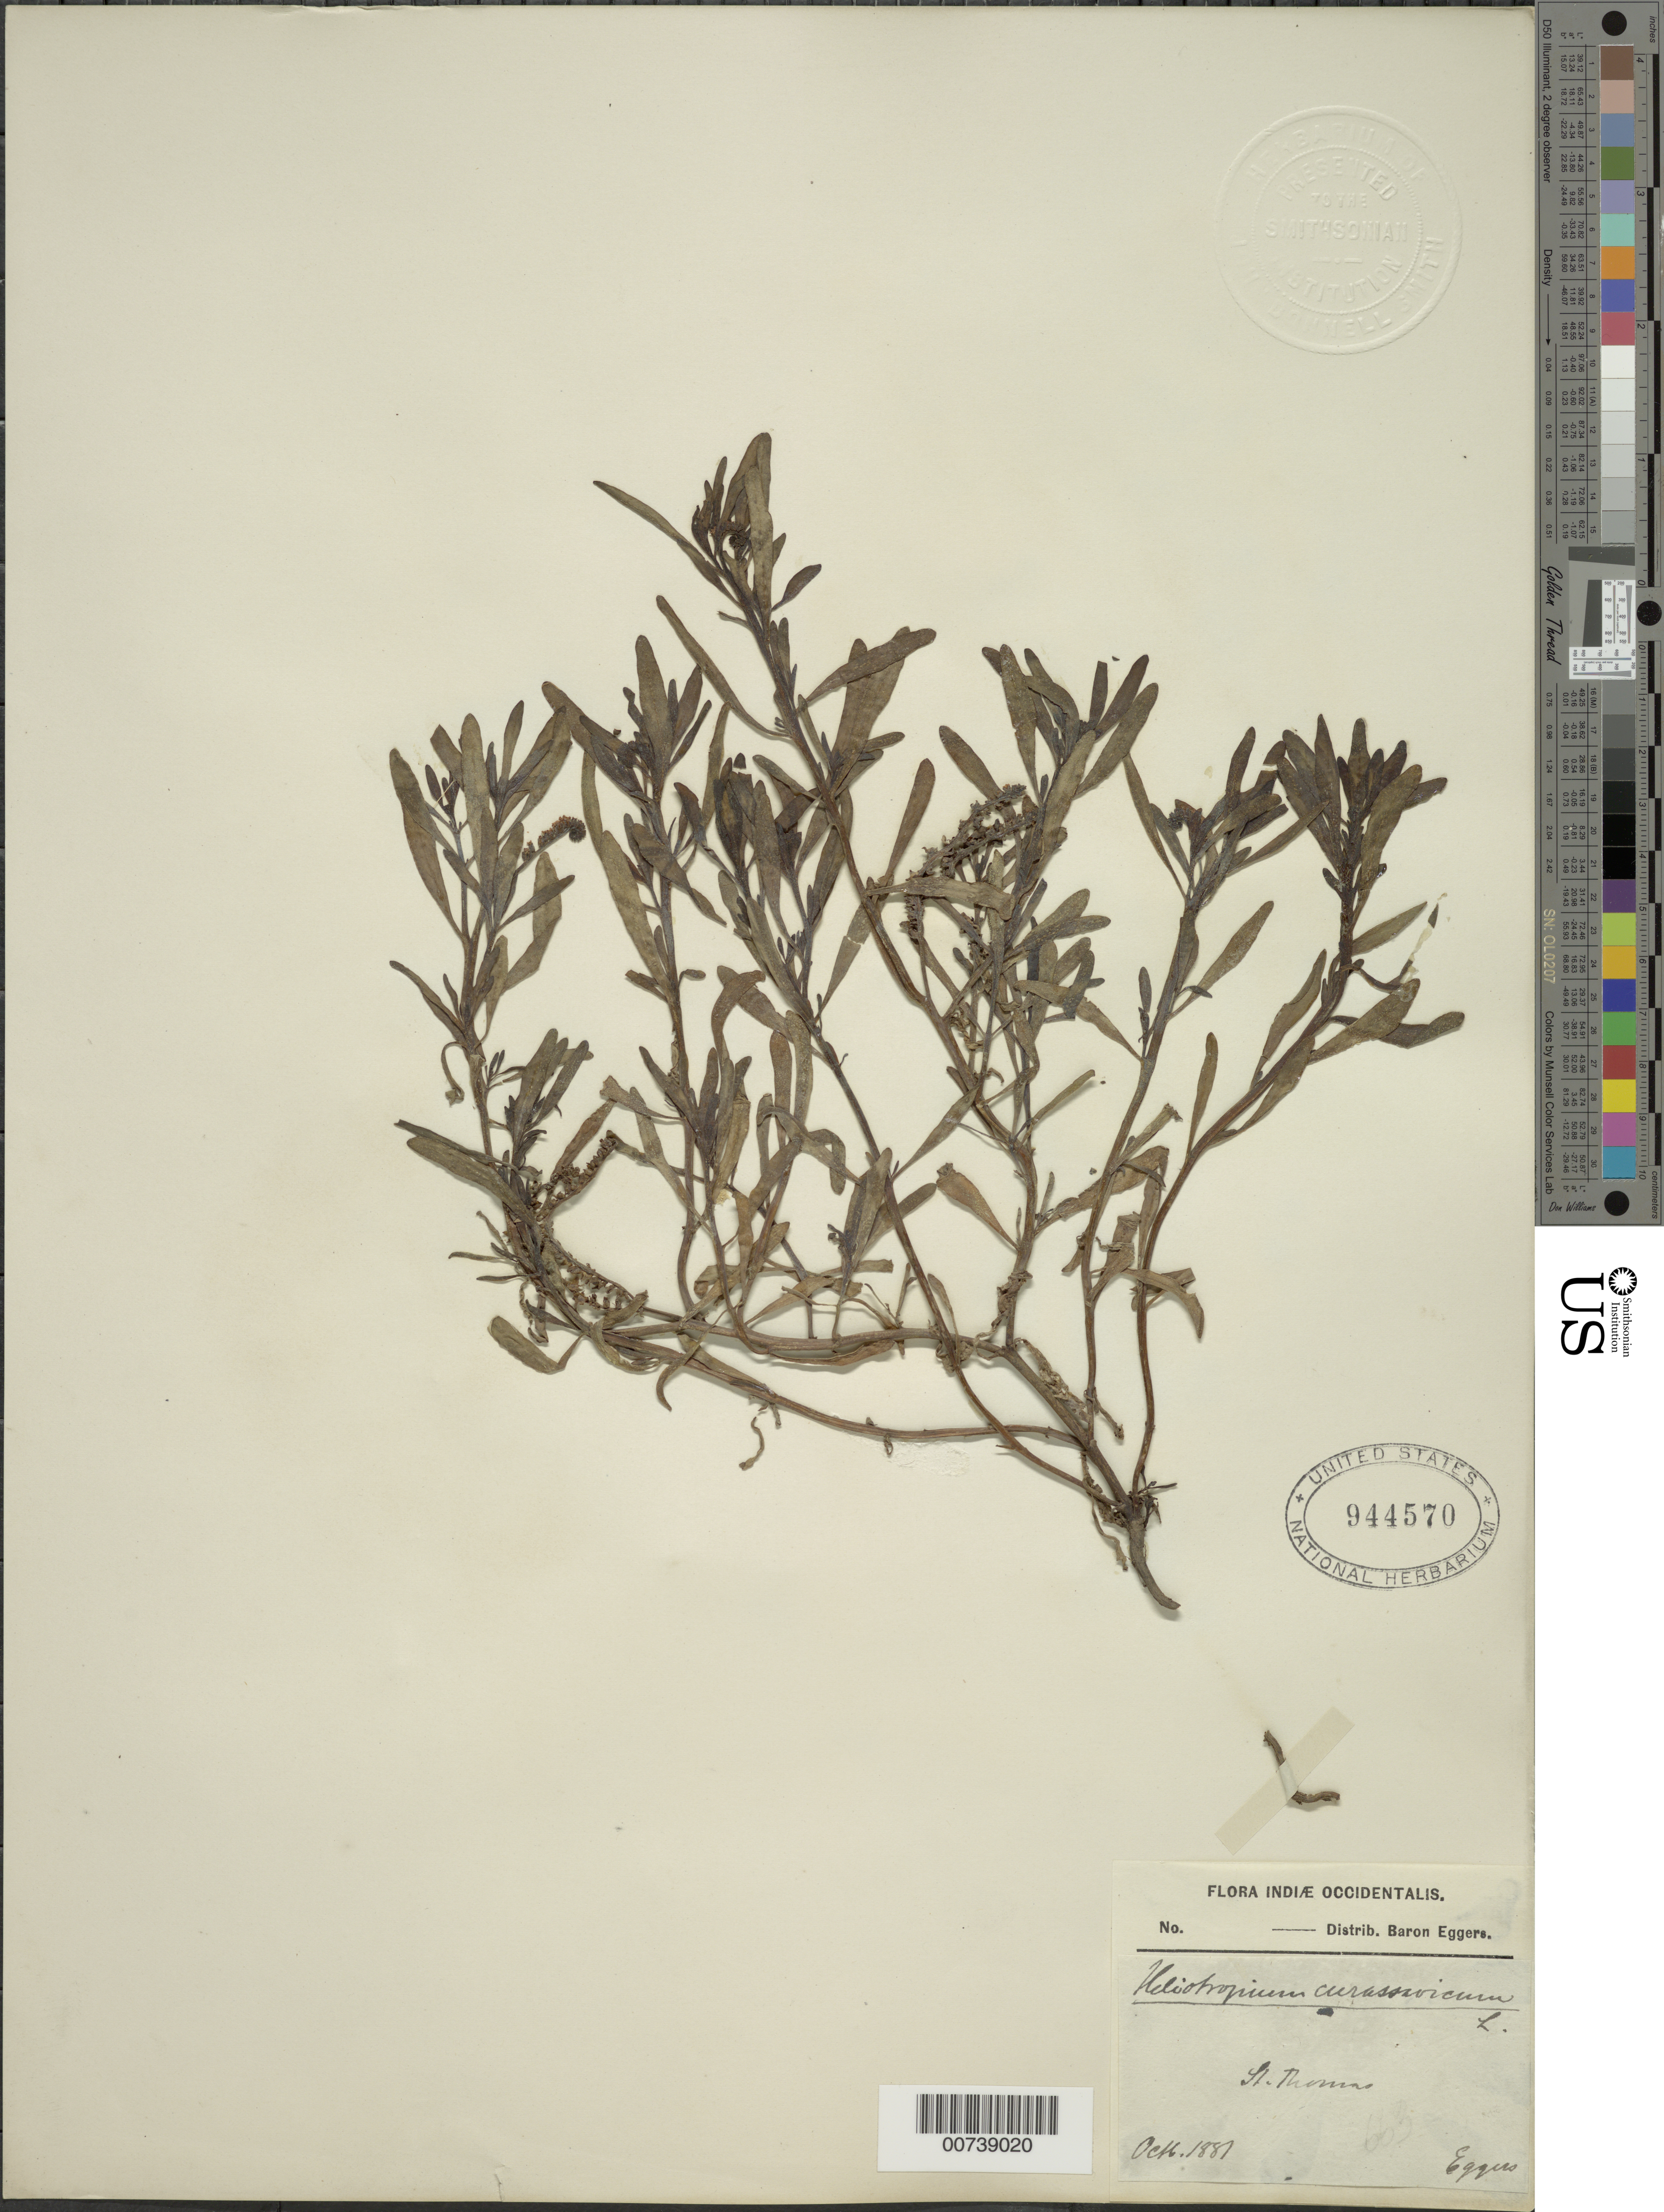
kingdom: Plantae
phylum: Tracheophyta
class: Magnoliopsida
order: Boraginales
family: Heliotropiaceae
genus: Heliotropium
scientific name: Heliotropium curassavicum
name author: L.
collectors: H. F. A. von Eggers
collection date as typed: Oct 1881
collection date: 1881-10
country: U.S. Virgin Islands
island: St. Thomas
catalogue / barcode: US 944570